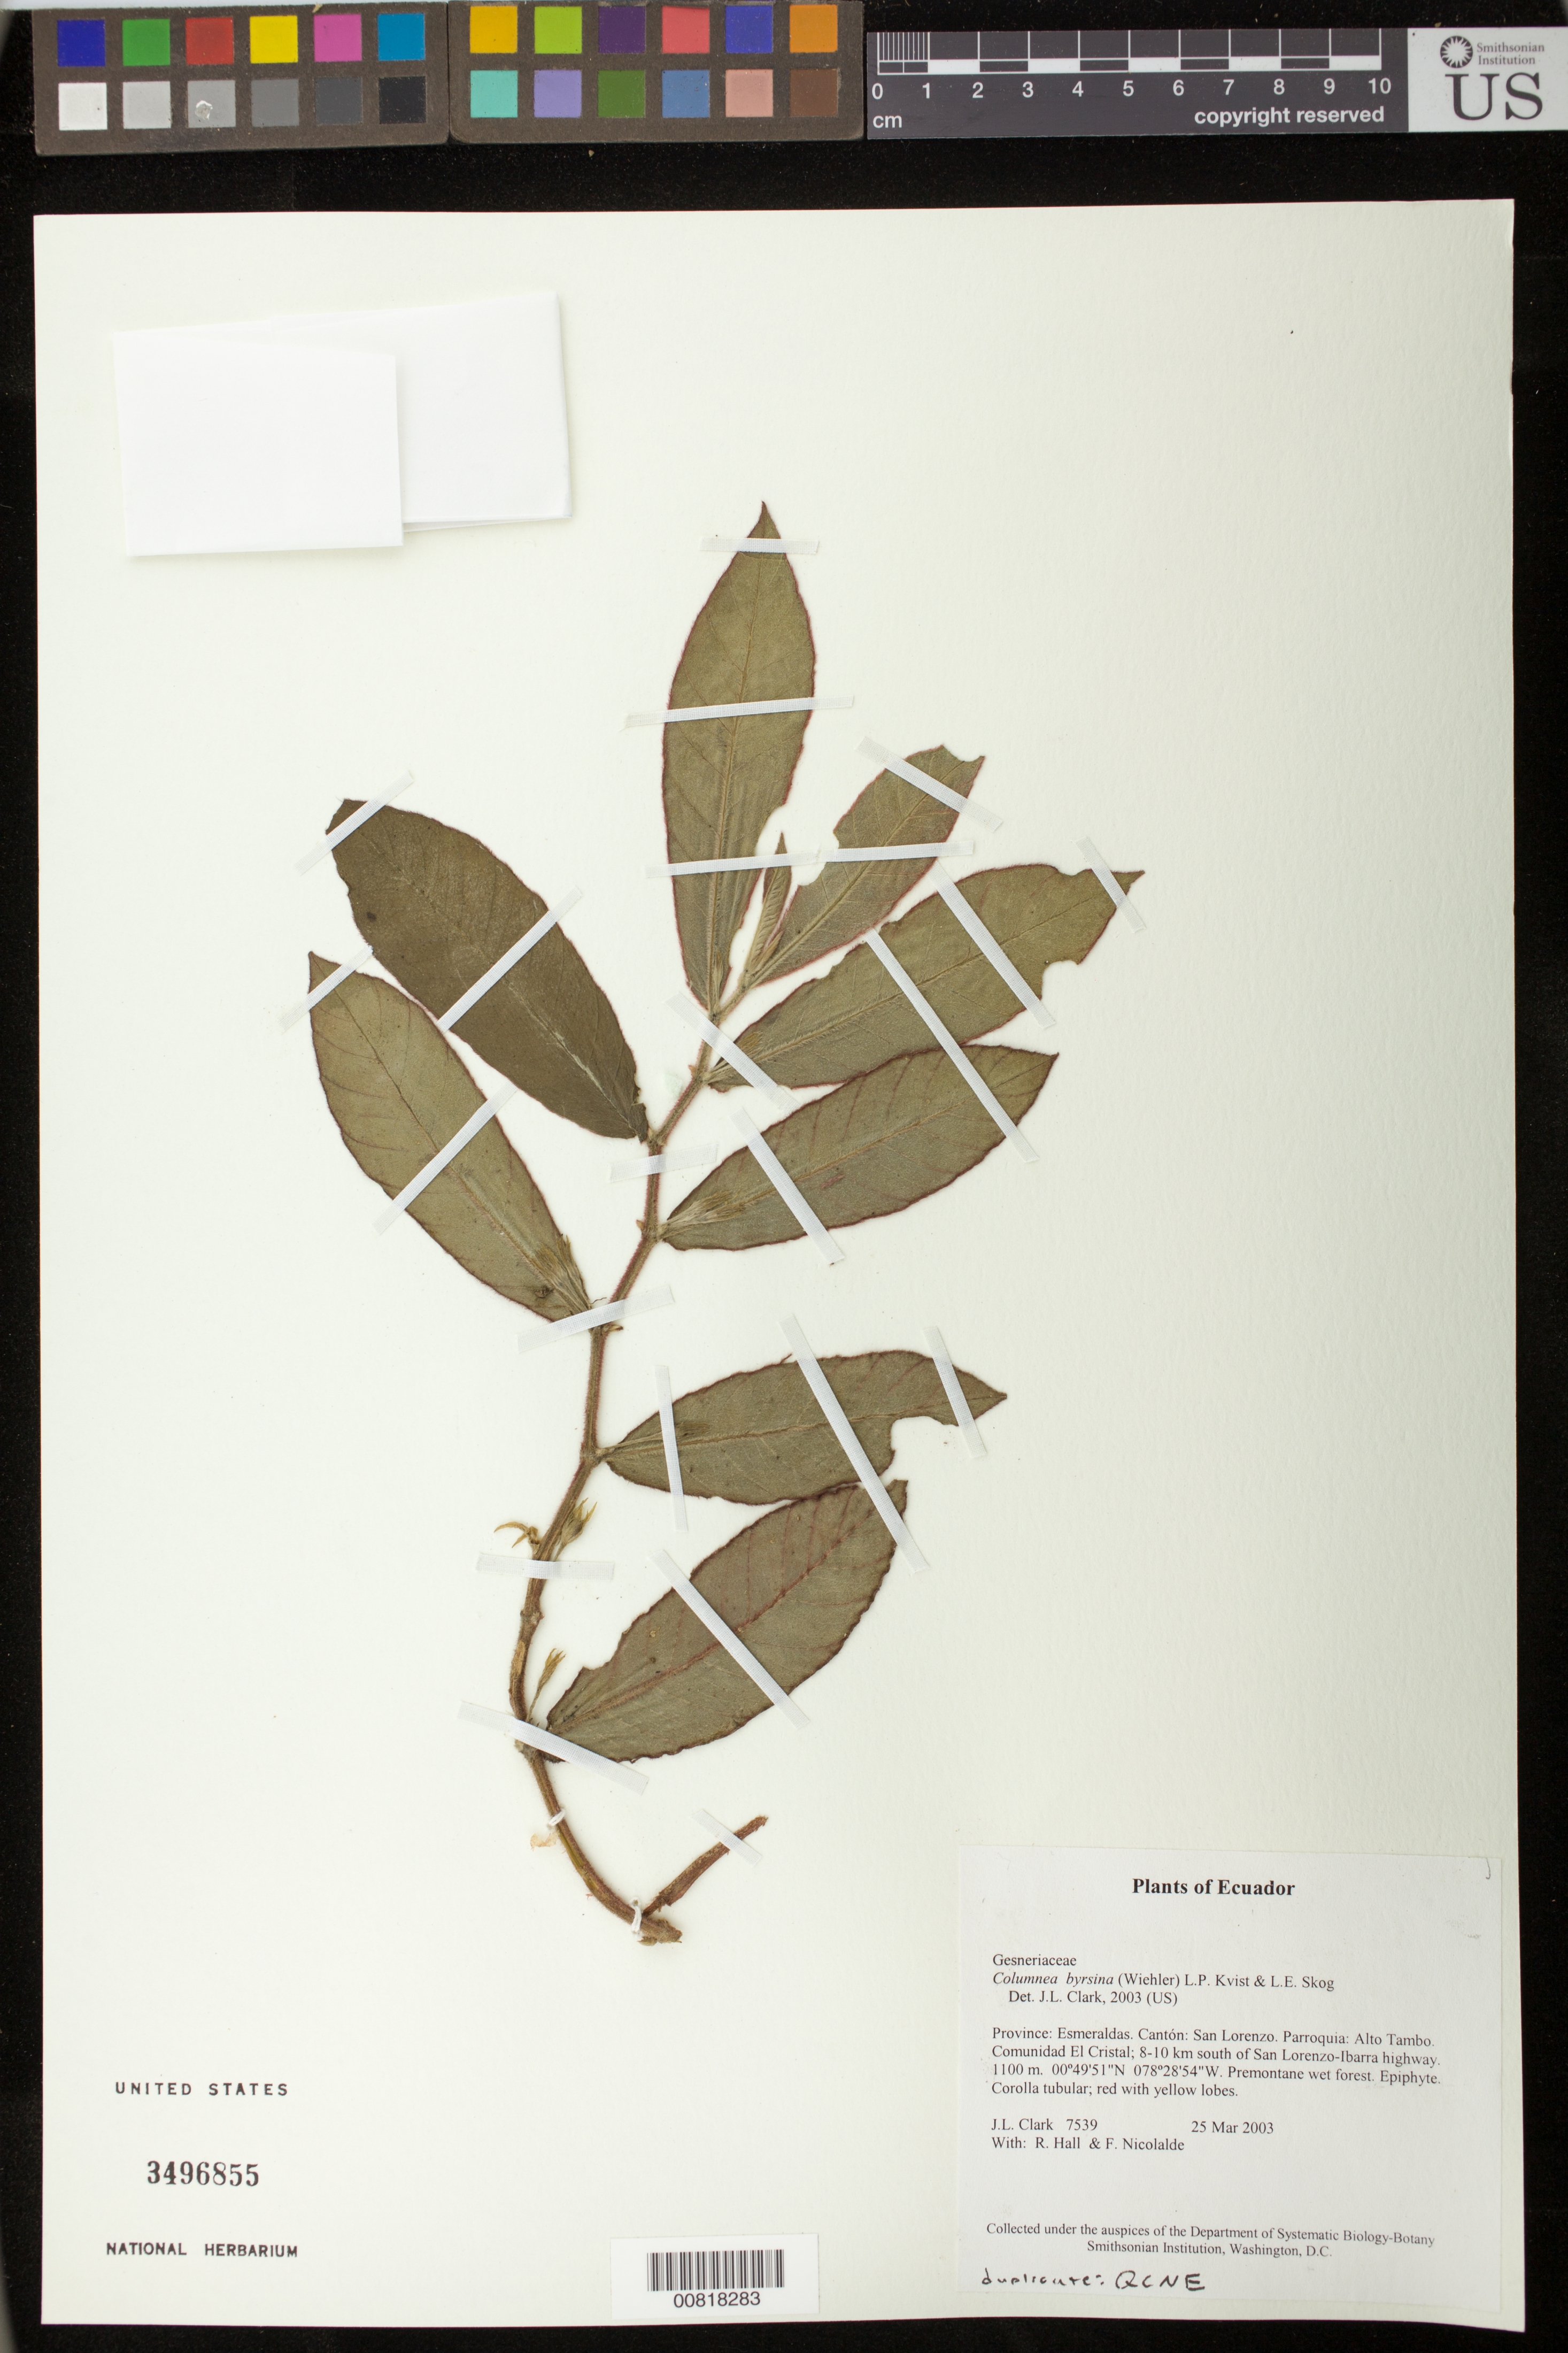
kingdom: Plantae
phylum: Tracheophyta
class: Magnoliopsida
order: Lamiales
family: Gesneriaceae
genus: Columnea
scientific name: Columnea byrsina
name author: (Wiehler) L.P. Kvist & L.E. Skog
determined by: Clark, J. L., (SEL), The Marie Selby Botanical Garden (UNITED STATES)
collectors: J. L. Clark, R. Hall & F. Nicolalde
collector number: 7539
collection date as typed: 25 Mar 2003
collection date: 2003-03-25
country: Ecuador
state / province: Esmeraldas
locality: San Lorenzo. Parroquia: Alto Tambo. Comunidad El Cristal; 8-10 km south of San Lorenzo-Ibarra highway.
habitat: Premontane wet forest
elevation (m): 1100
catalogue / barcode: US 3496855